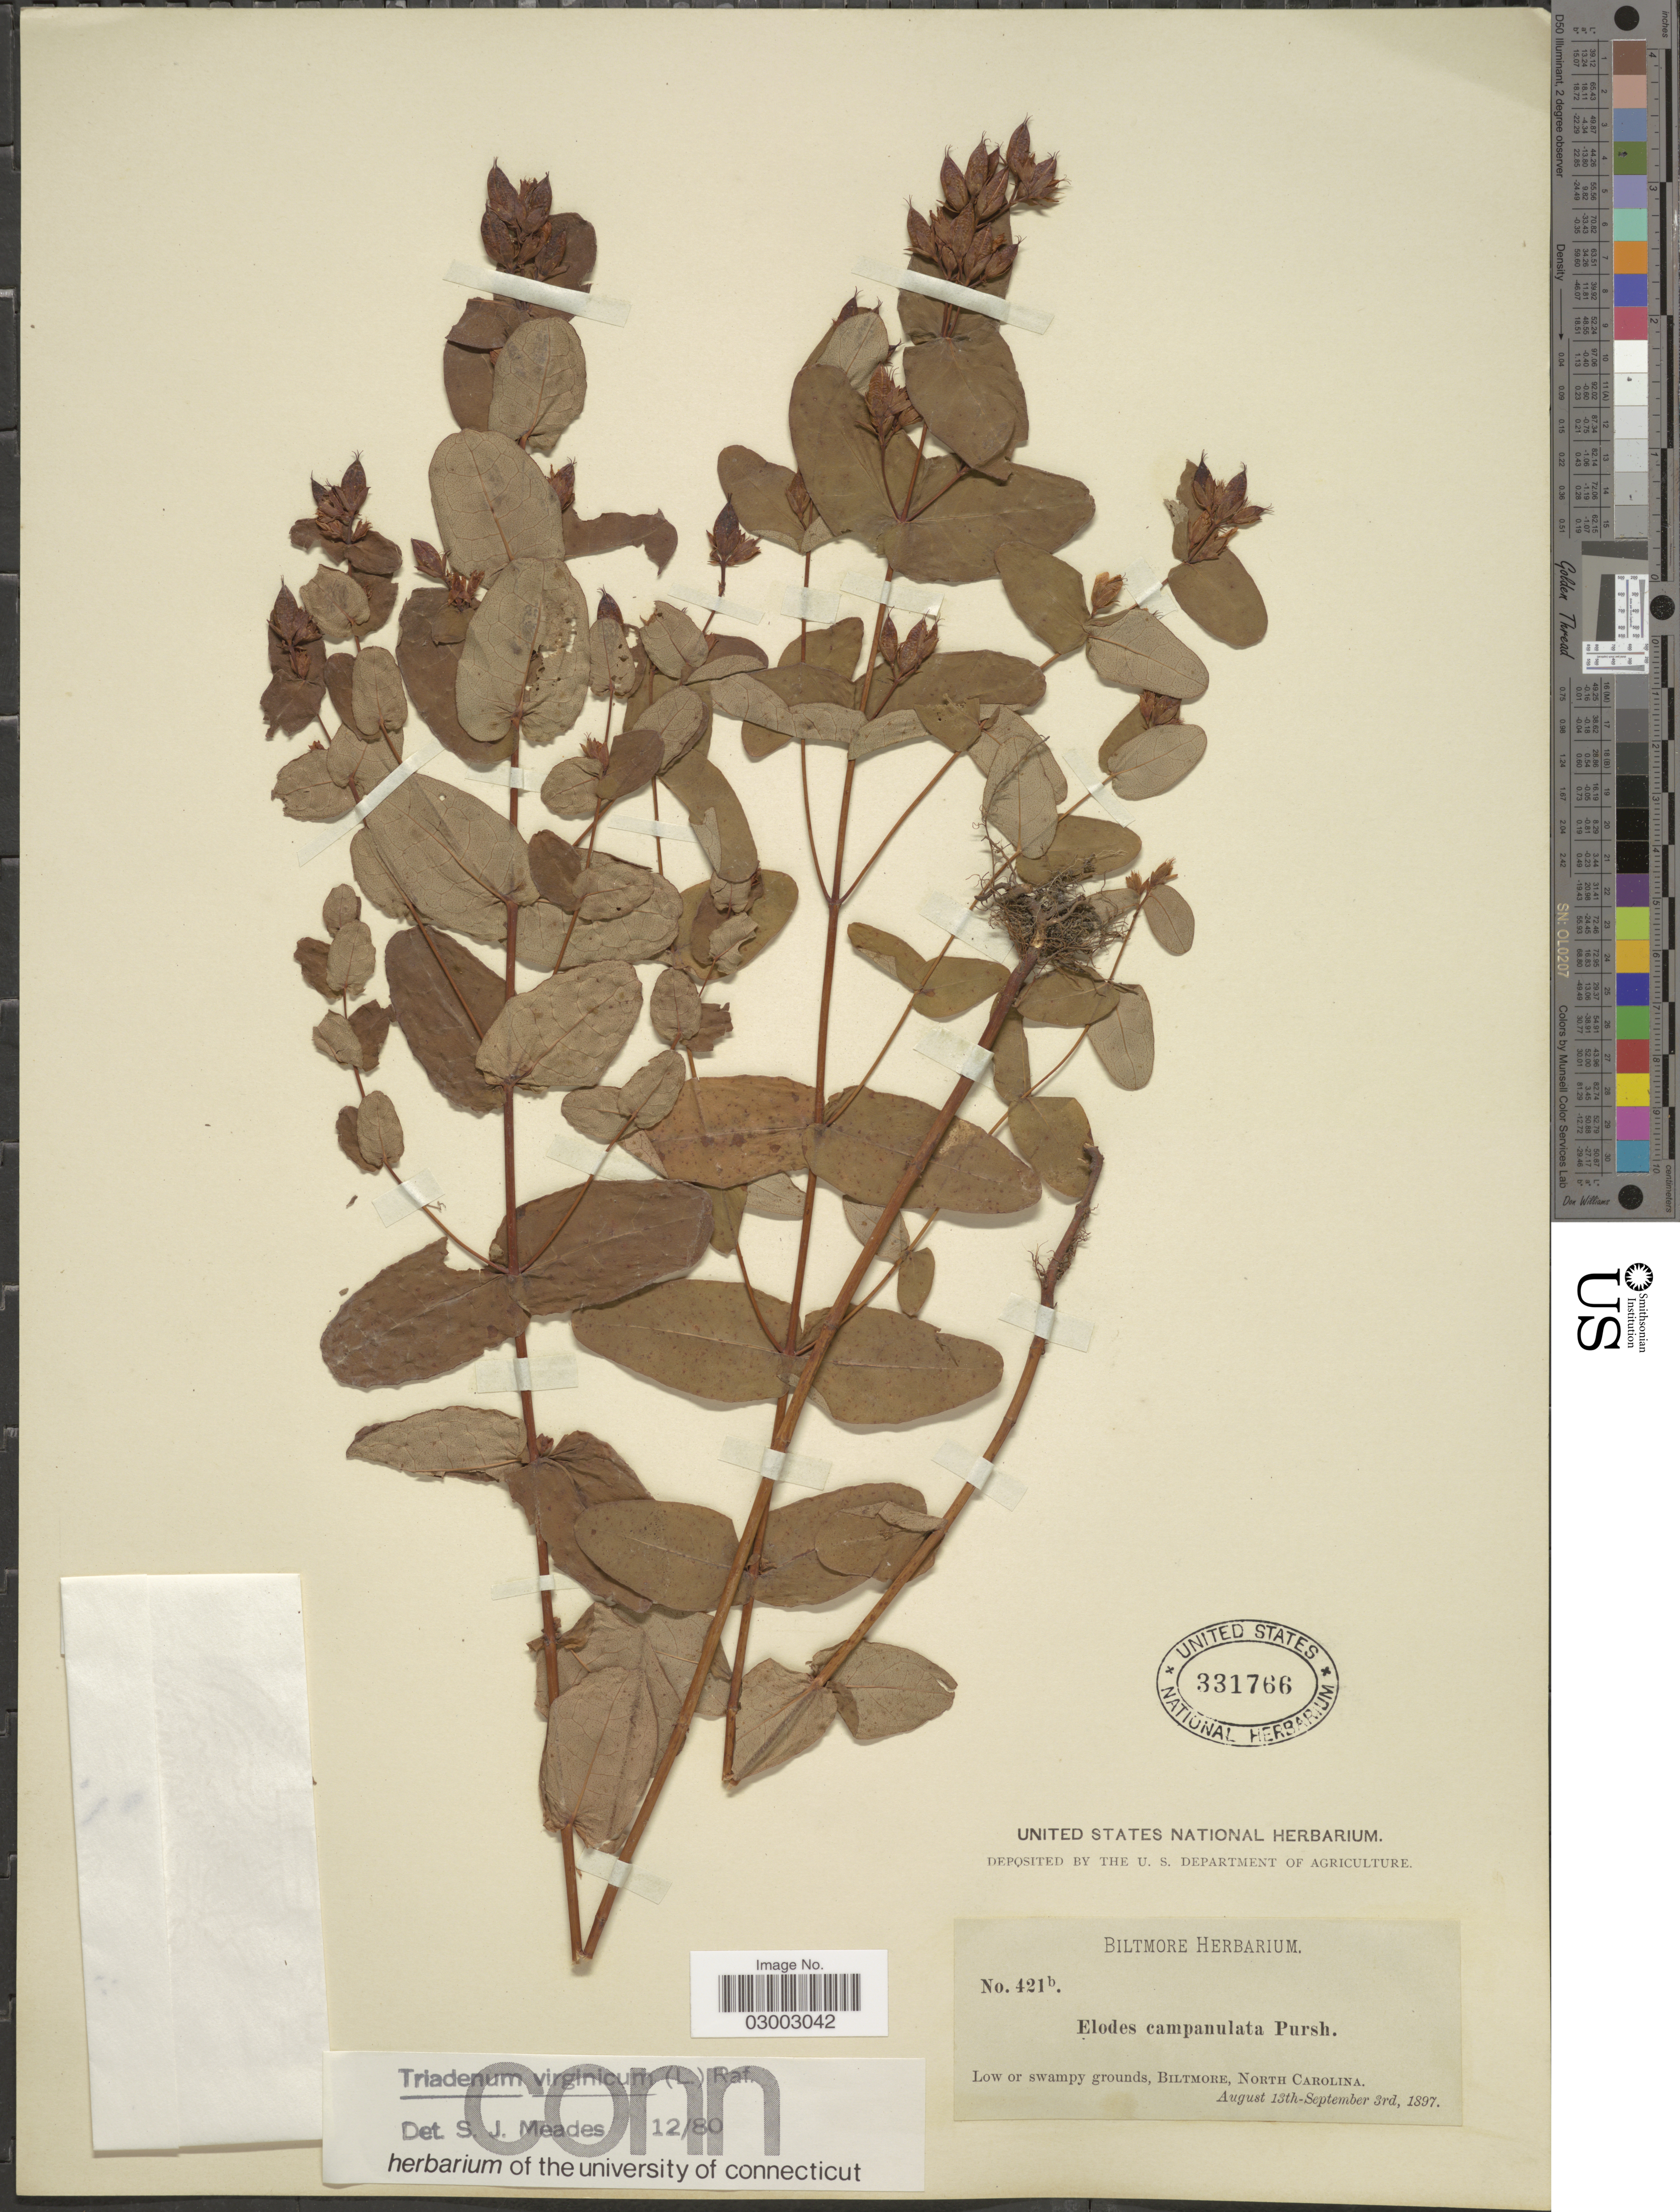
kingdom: Plantae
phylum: Tracheophyta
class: Magnoliopsida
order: Malpighiales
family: Hypericaceae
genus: Hypericum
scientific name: Hypericum virginicum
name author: L.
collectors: ex herb. Biltmore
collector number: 421b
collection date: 1897-08-13/1897-09-03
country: United States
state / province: North Carolina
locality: Low or swampy grounds, Biltmore.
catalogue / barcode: US 331766